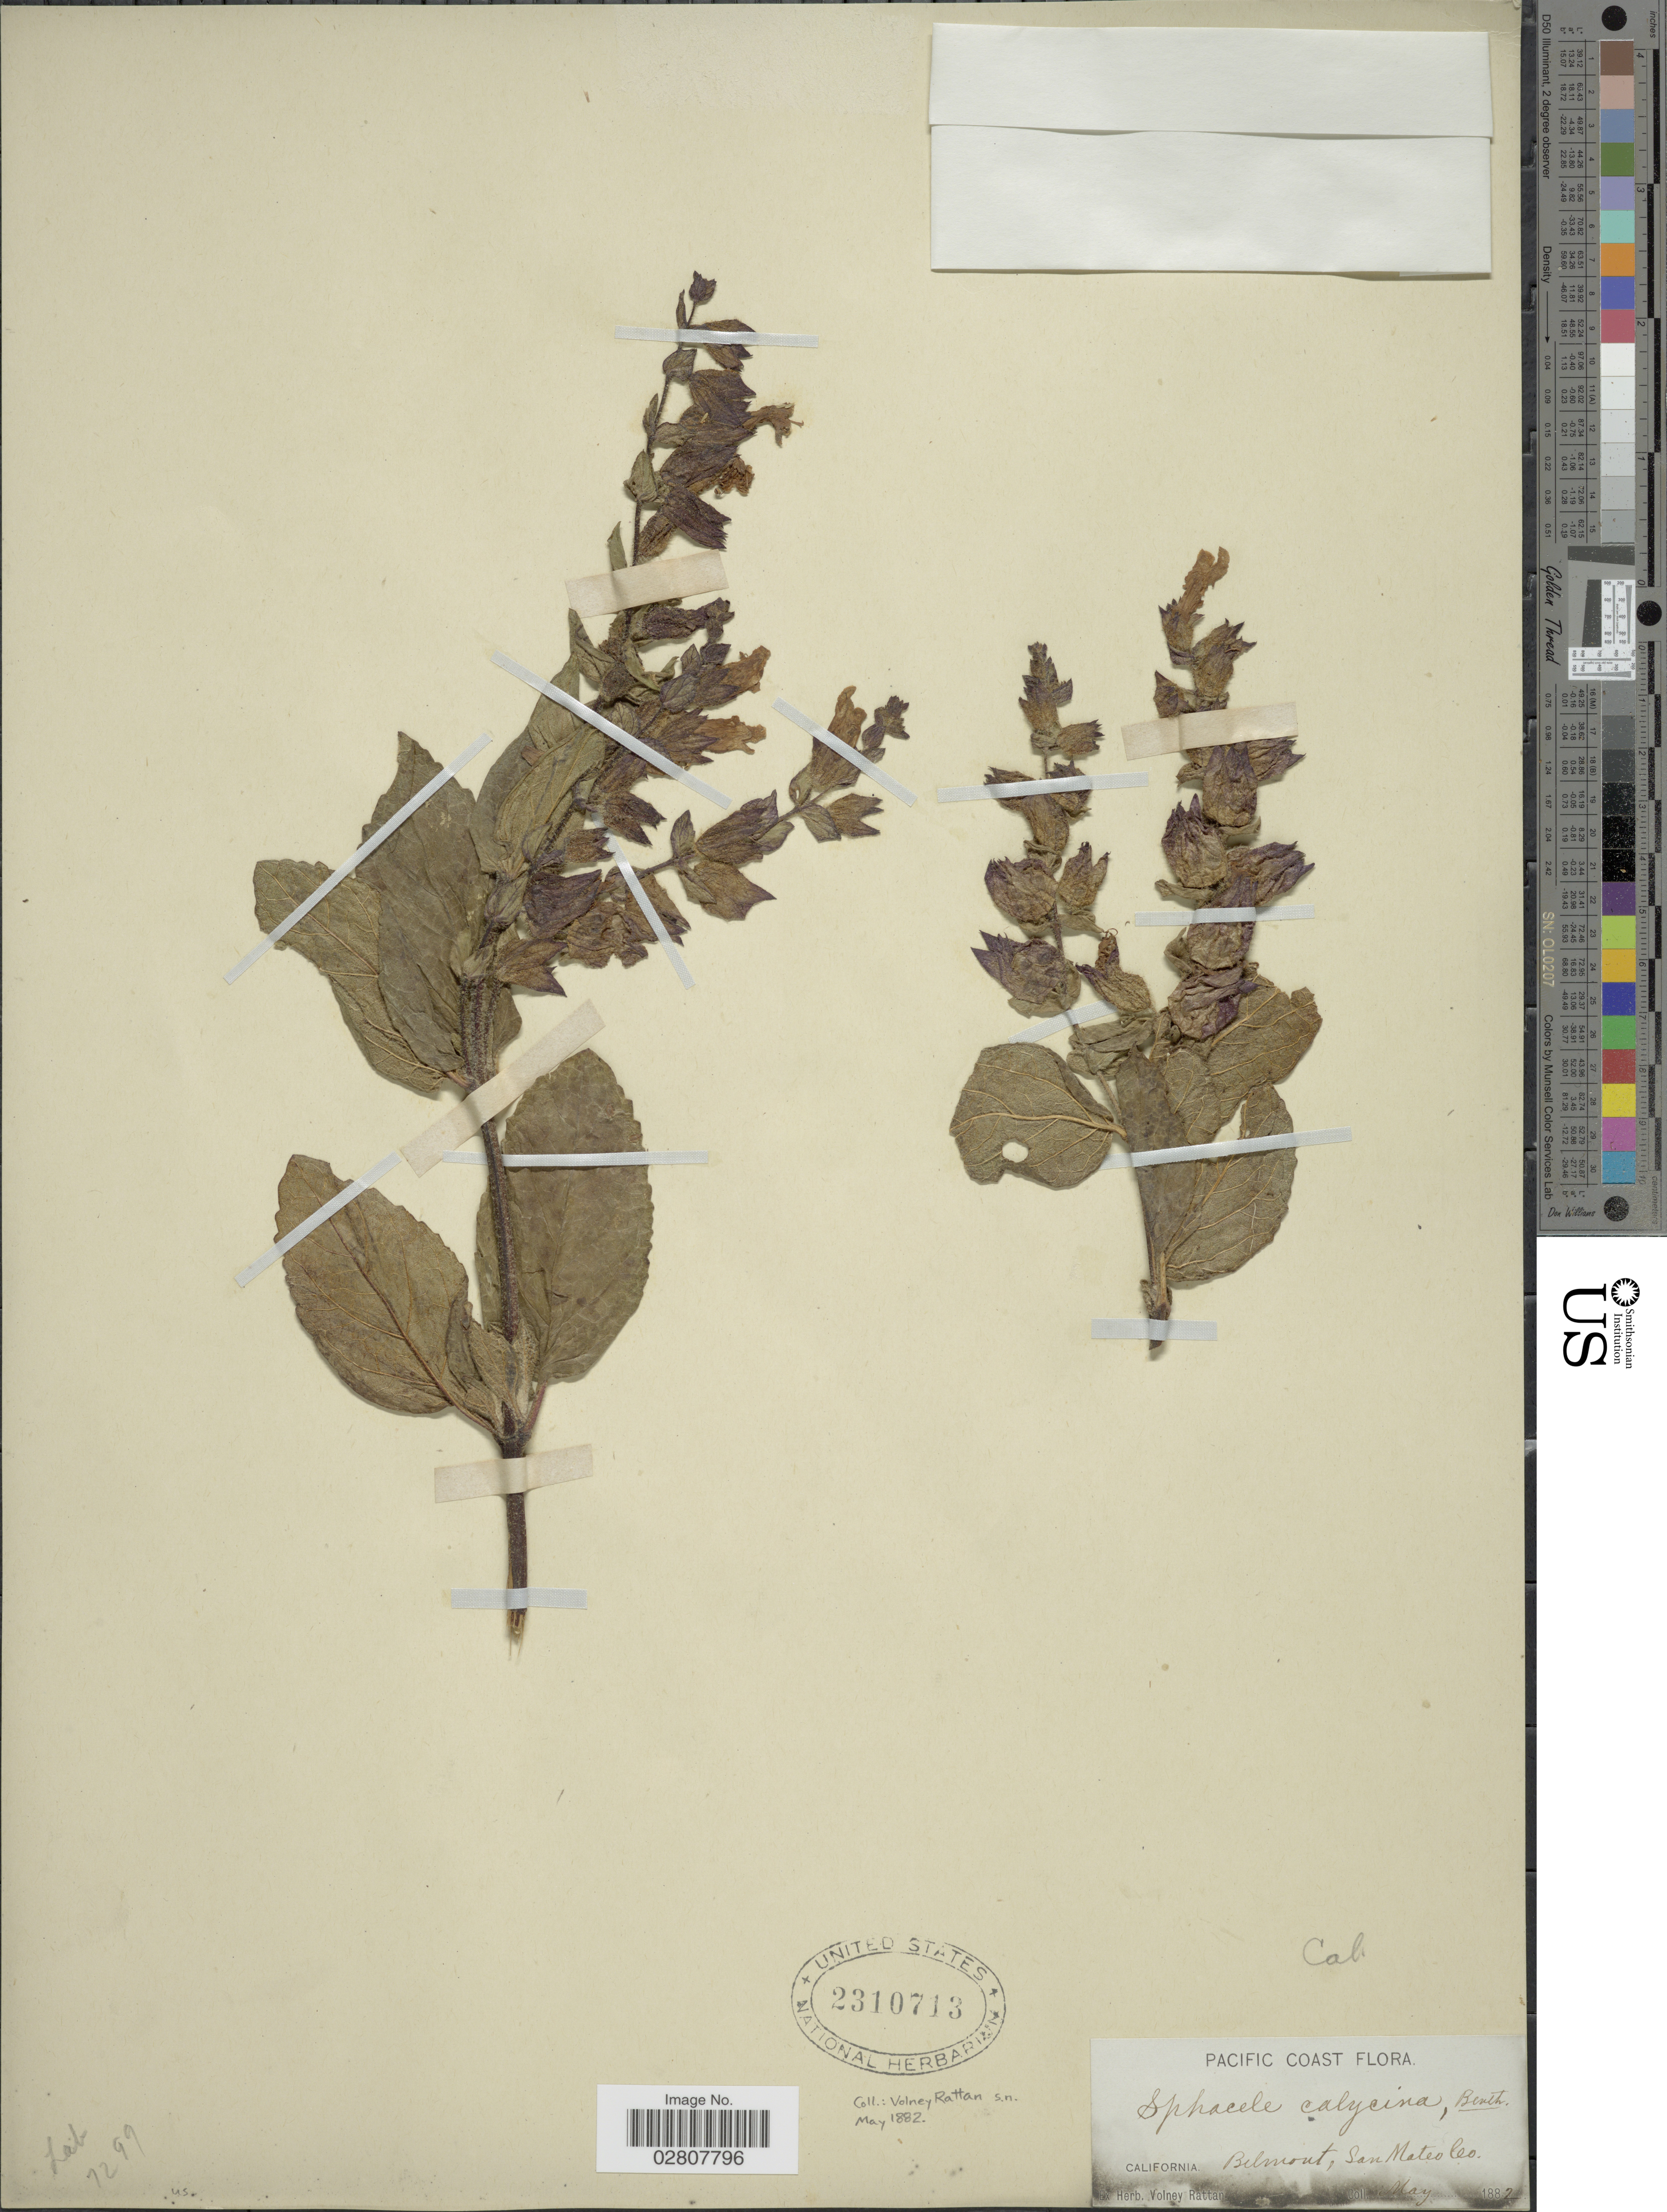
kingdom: Plantae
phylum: Tracheophyta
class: Magnoliopsida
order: Lamiales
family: Lamiaceae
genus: Lepechinia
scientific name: Lepechinia calycina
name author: (Benth.) Epling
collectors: V. Rattan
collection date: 1882-05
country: United States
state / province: California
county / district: San Mateo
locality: Pacific Coast. Belmount, San Mateo Co.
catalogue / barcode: US 2310713